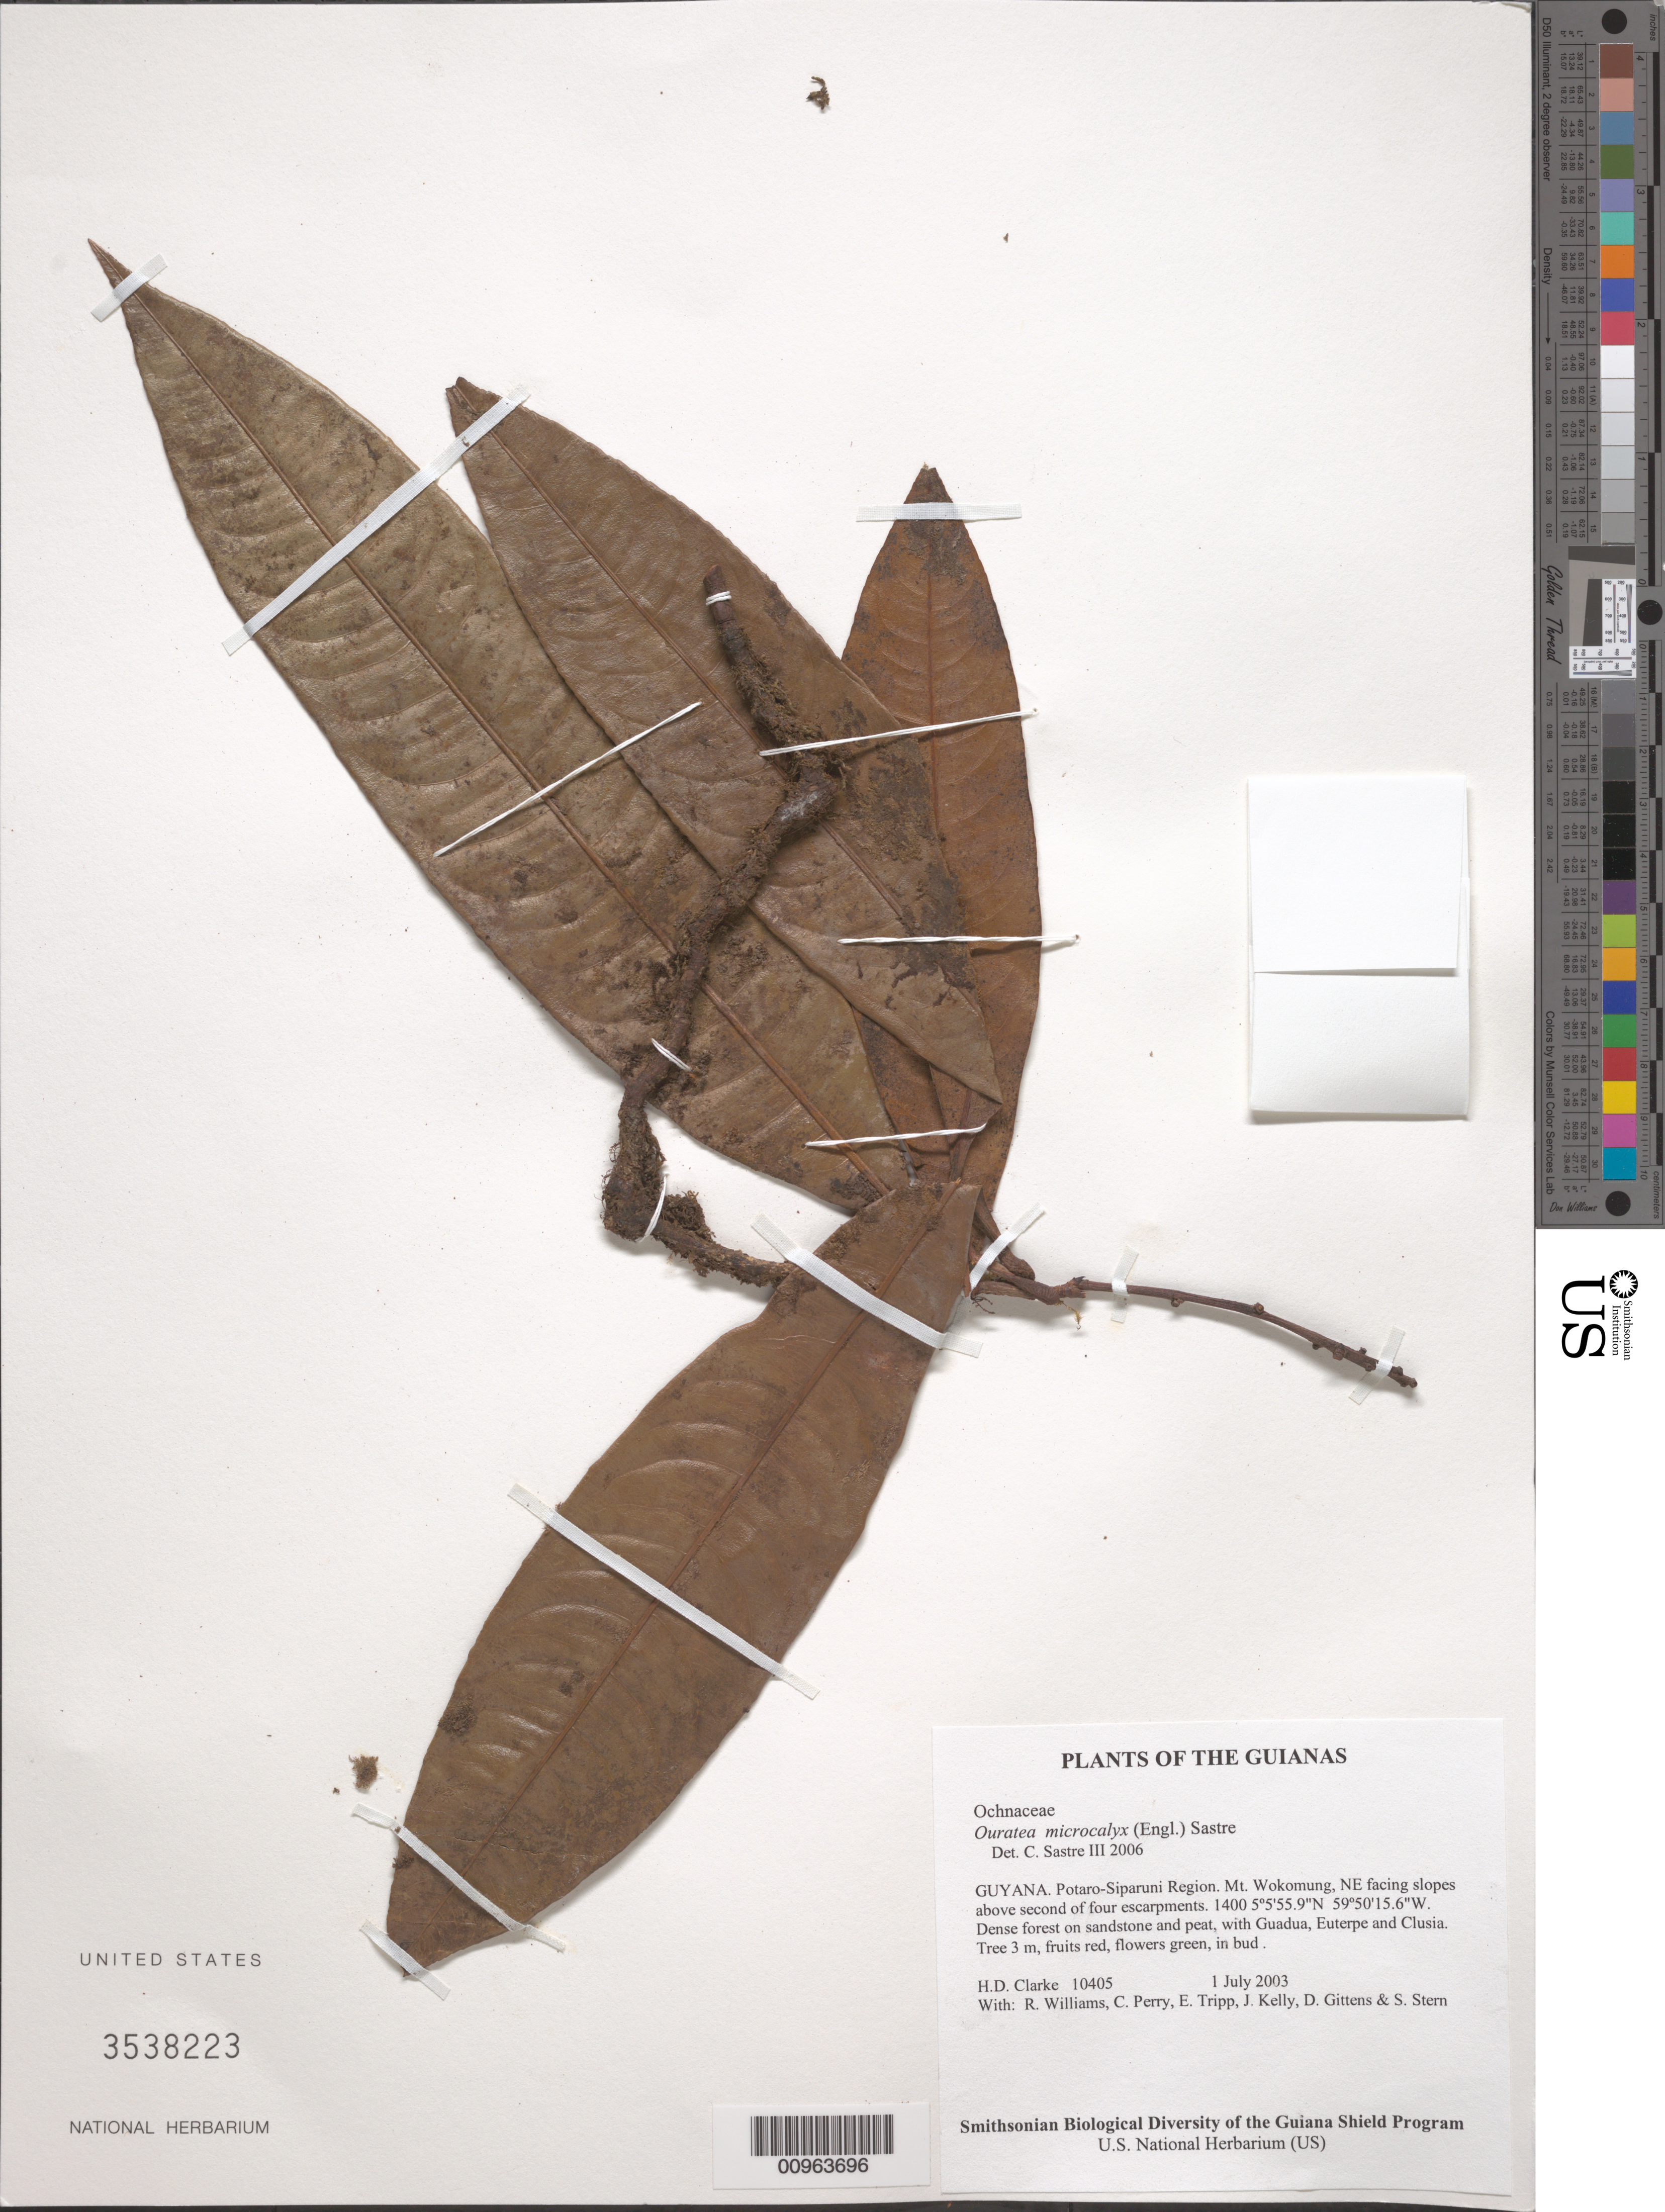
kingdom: Plantae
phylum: Tracheophyta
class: Magnoliopsida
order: Malpighiales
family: Ochnaceae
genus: Ouratea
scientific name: Ouratea microcalyx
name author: (Engl.) Sastre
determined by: Sastre, C. H. L.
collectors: H. D. Clarke, R. Williams, C. Perry, E. Tripp, J. Kelly, D. Gittens & S. R. Stern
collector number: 10405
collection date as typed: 1 July 2003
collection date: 2003-07-01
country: Guyana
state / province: Potaro-Siparuni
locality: Mt. Wokomung, NE facing slopes above second of four escarpments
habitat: Dense forest on sandstone and peat, with Guadua, Euterpe and Clusia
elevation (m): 1400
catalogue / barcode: US 3538223